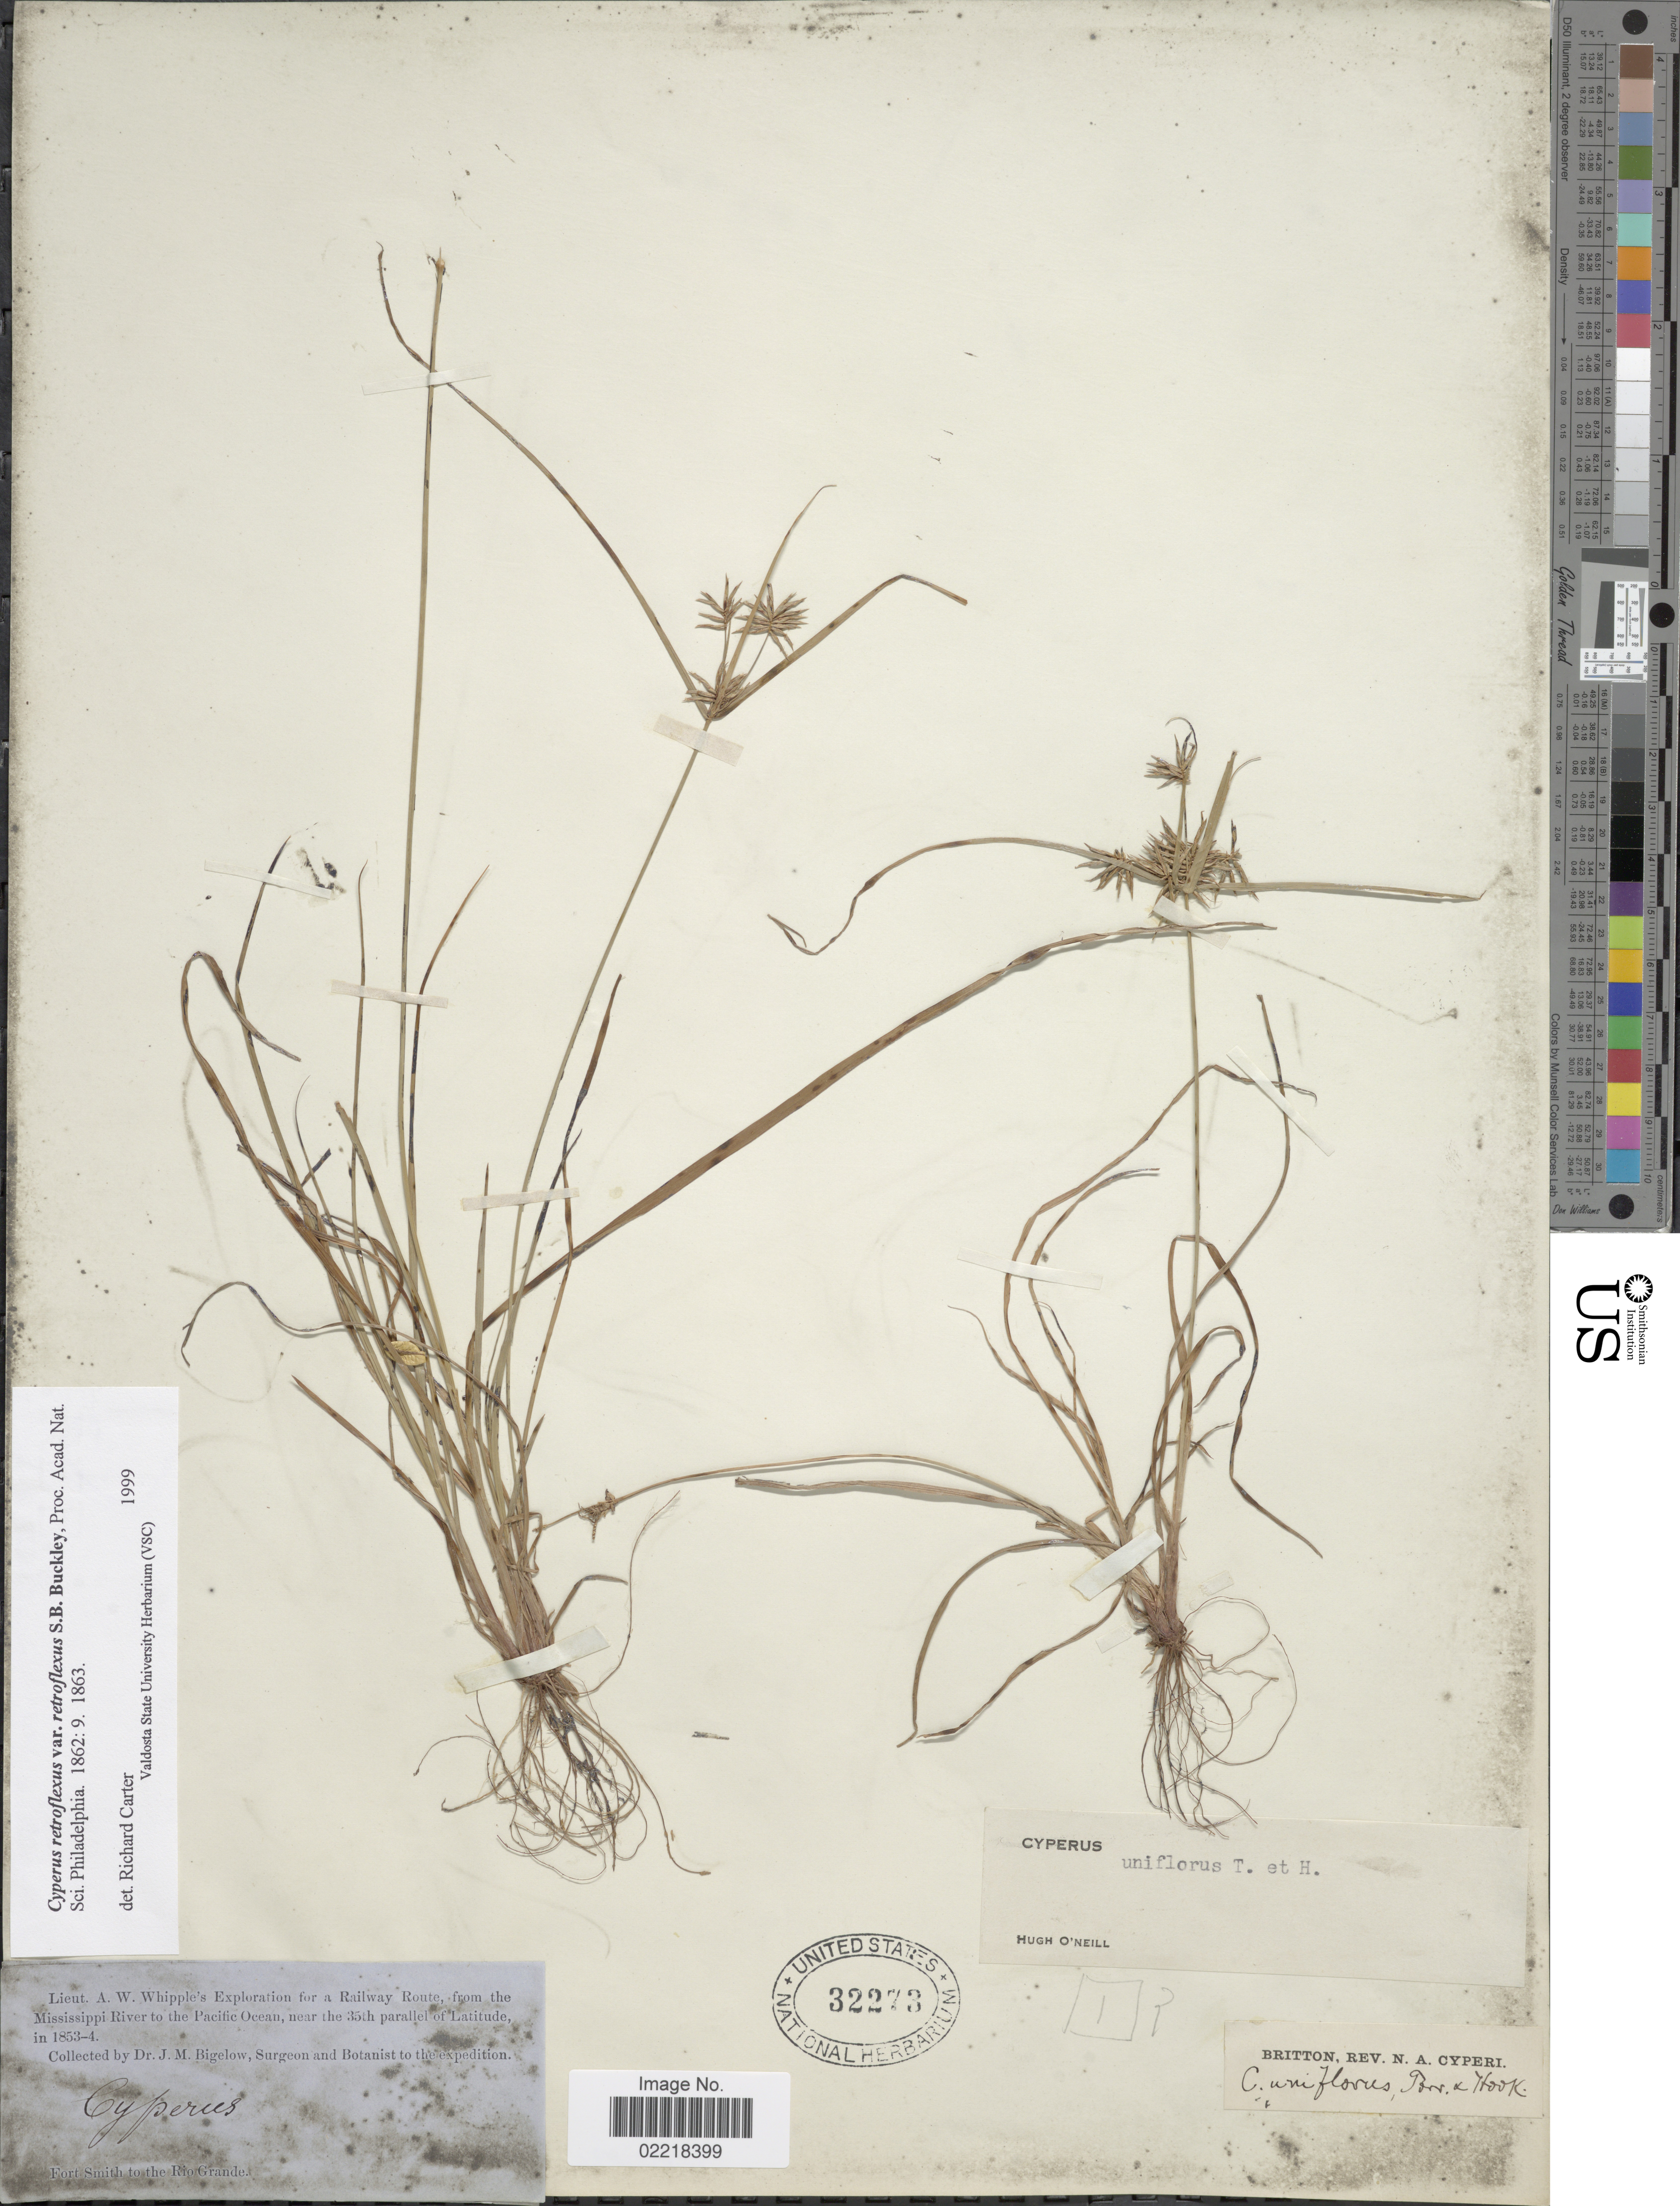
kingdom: Plantae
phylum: Tracheophyta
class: Liliopsida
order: Poales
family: Cyperaceae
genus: Cyperus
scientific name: Cyperus retroflexus var. retroflexus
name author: Buckley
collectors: J. M. Bigelow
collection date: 1853/1854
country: United States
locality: Fort Smith to the Rio Grande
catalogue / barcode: US 32273